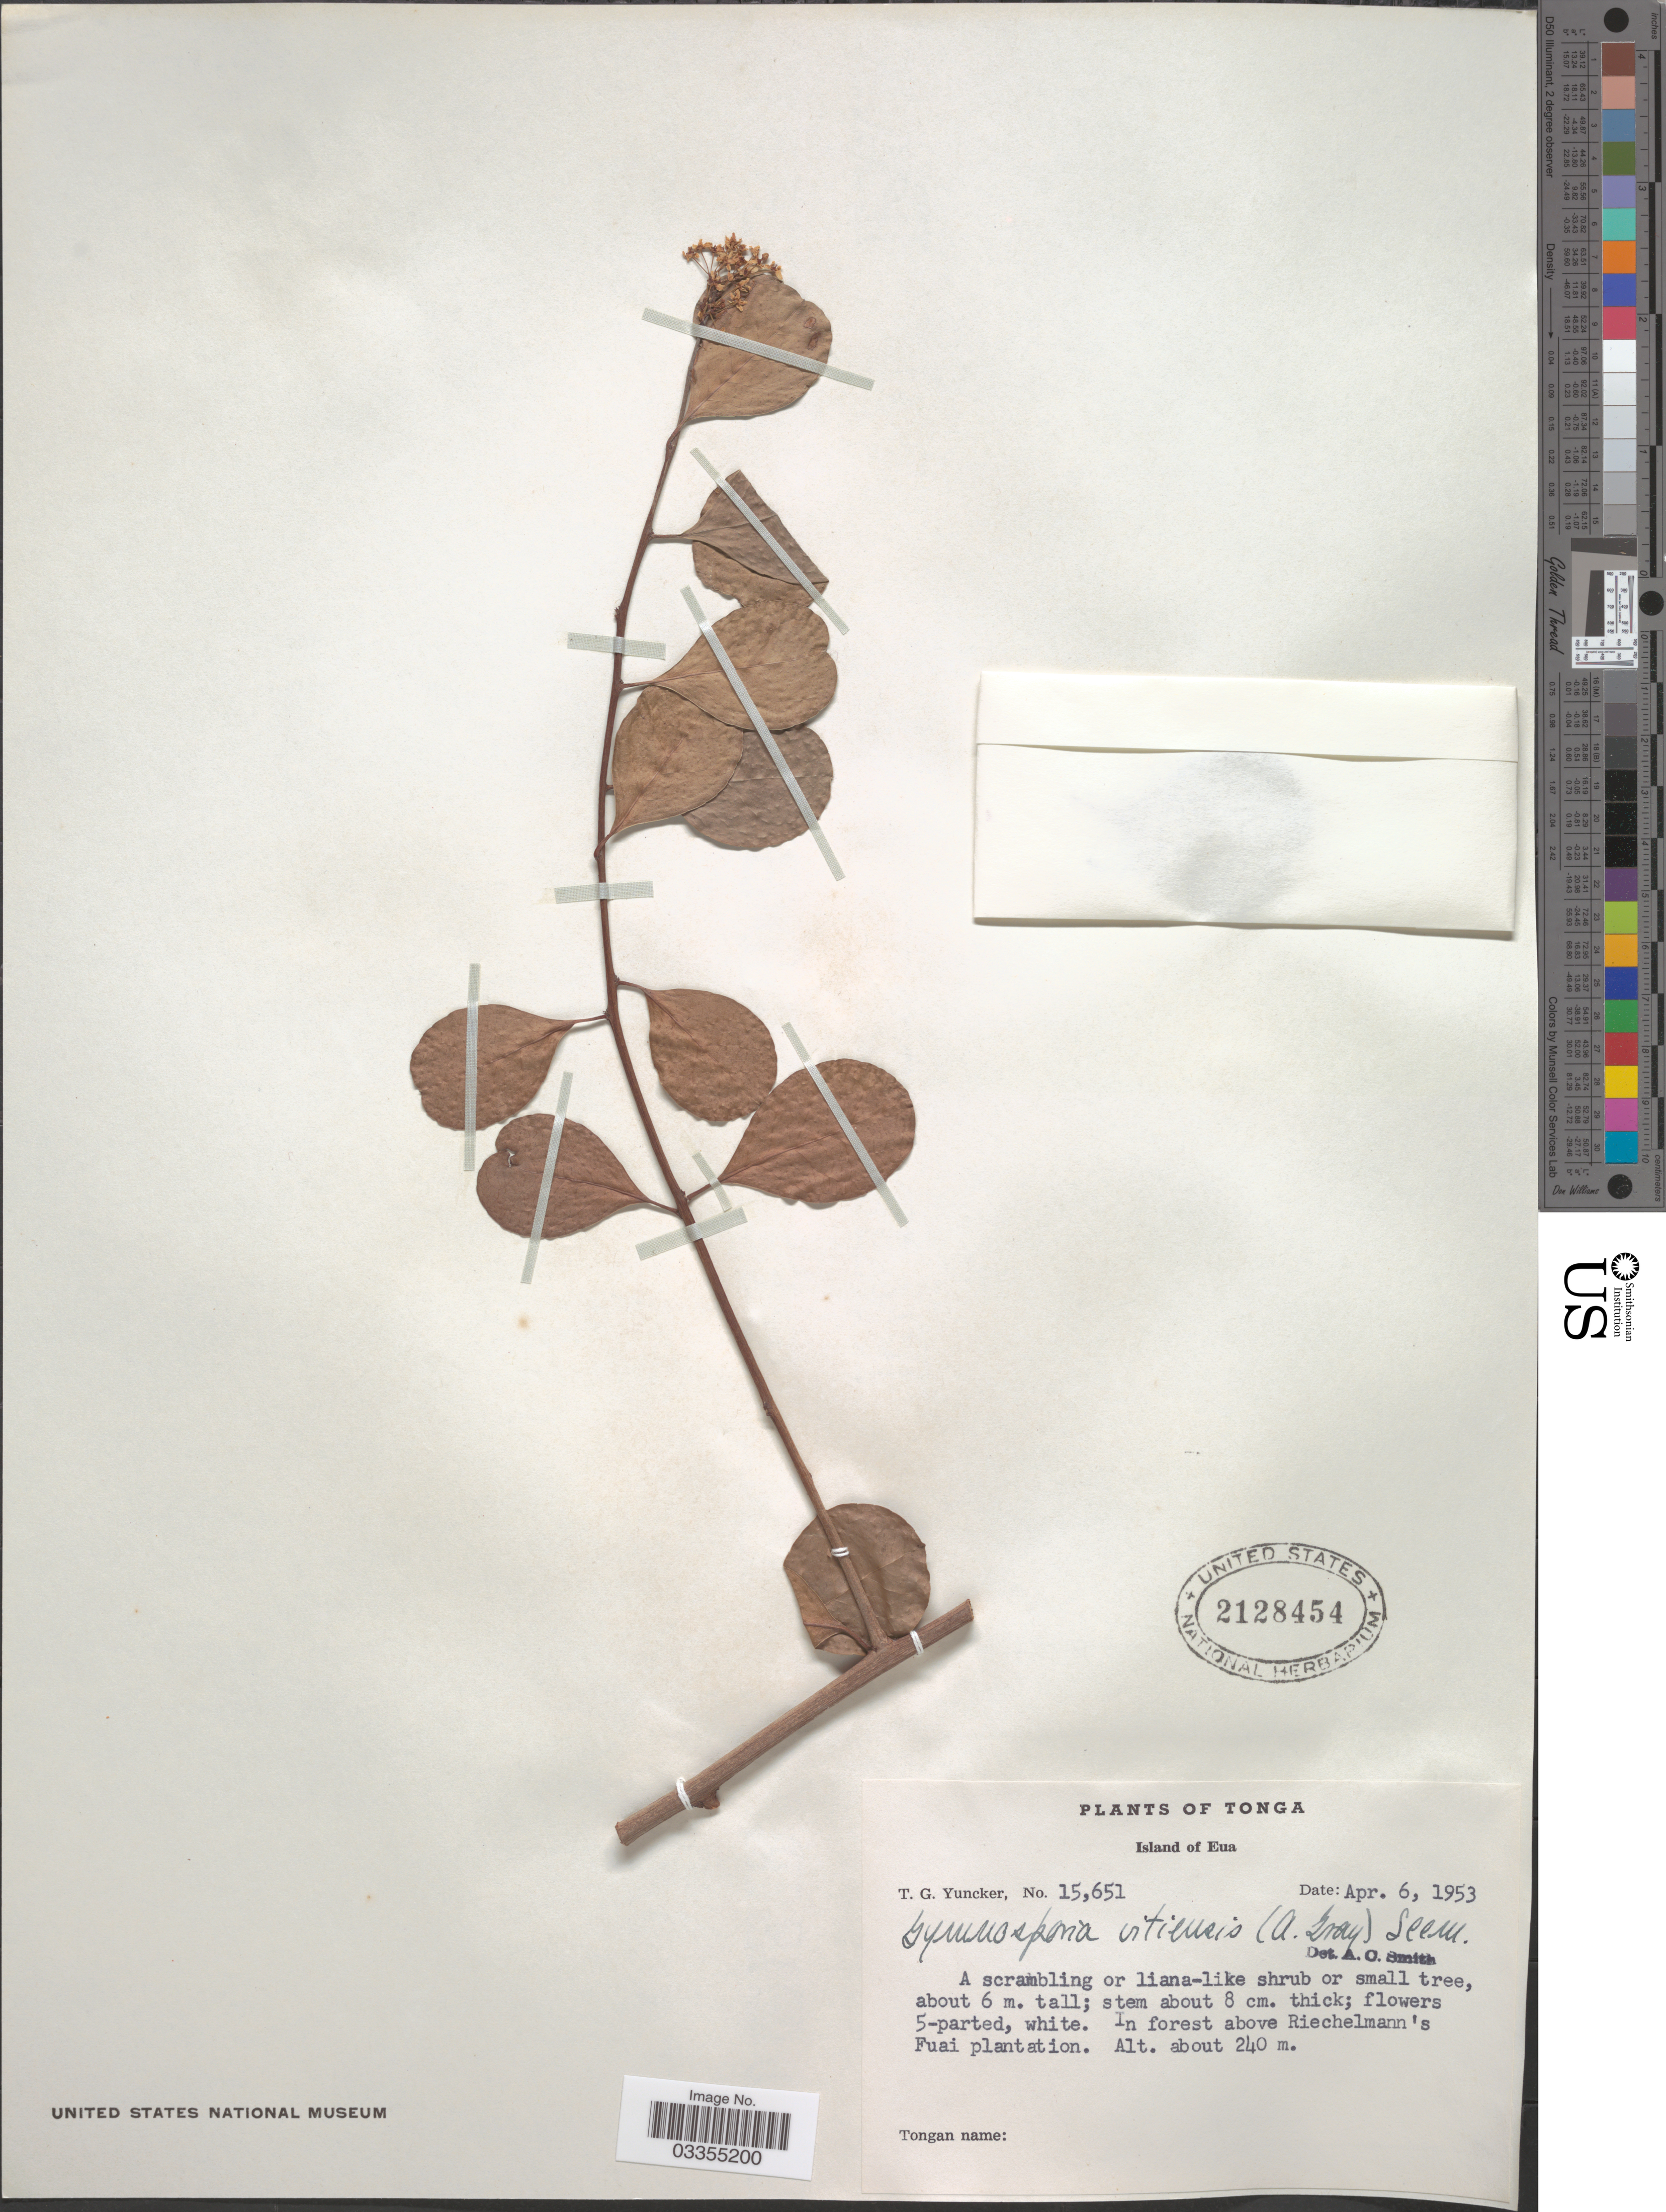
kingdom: Plantae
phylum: Tracheophyta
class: Magnoliopsida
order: Celastrales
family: Celastraceae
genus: Gymnosporia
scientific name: Gymnosporia vitiensis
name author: Seem.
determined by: Wagner, W. L., (BOT), Smithsonian Institution - National Museum of Natural History (UNITED STATES)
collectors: T. G. Yuncker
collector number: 15651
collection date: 1953-04-06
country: Tonga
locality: Island of Eua. In forest above Riechelmann's Fuai plantation.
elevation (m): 240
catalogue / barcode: US 2128454